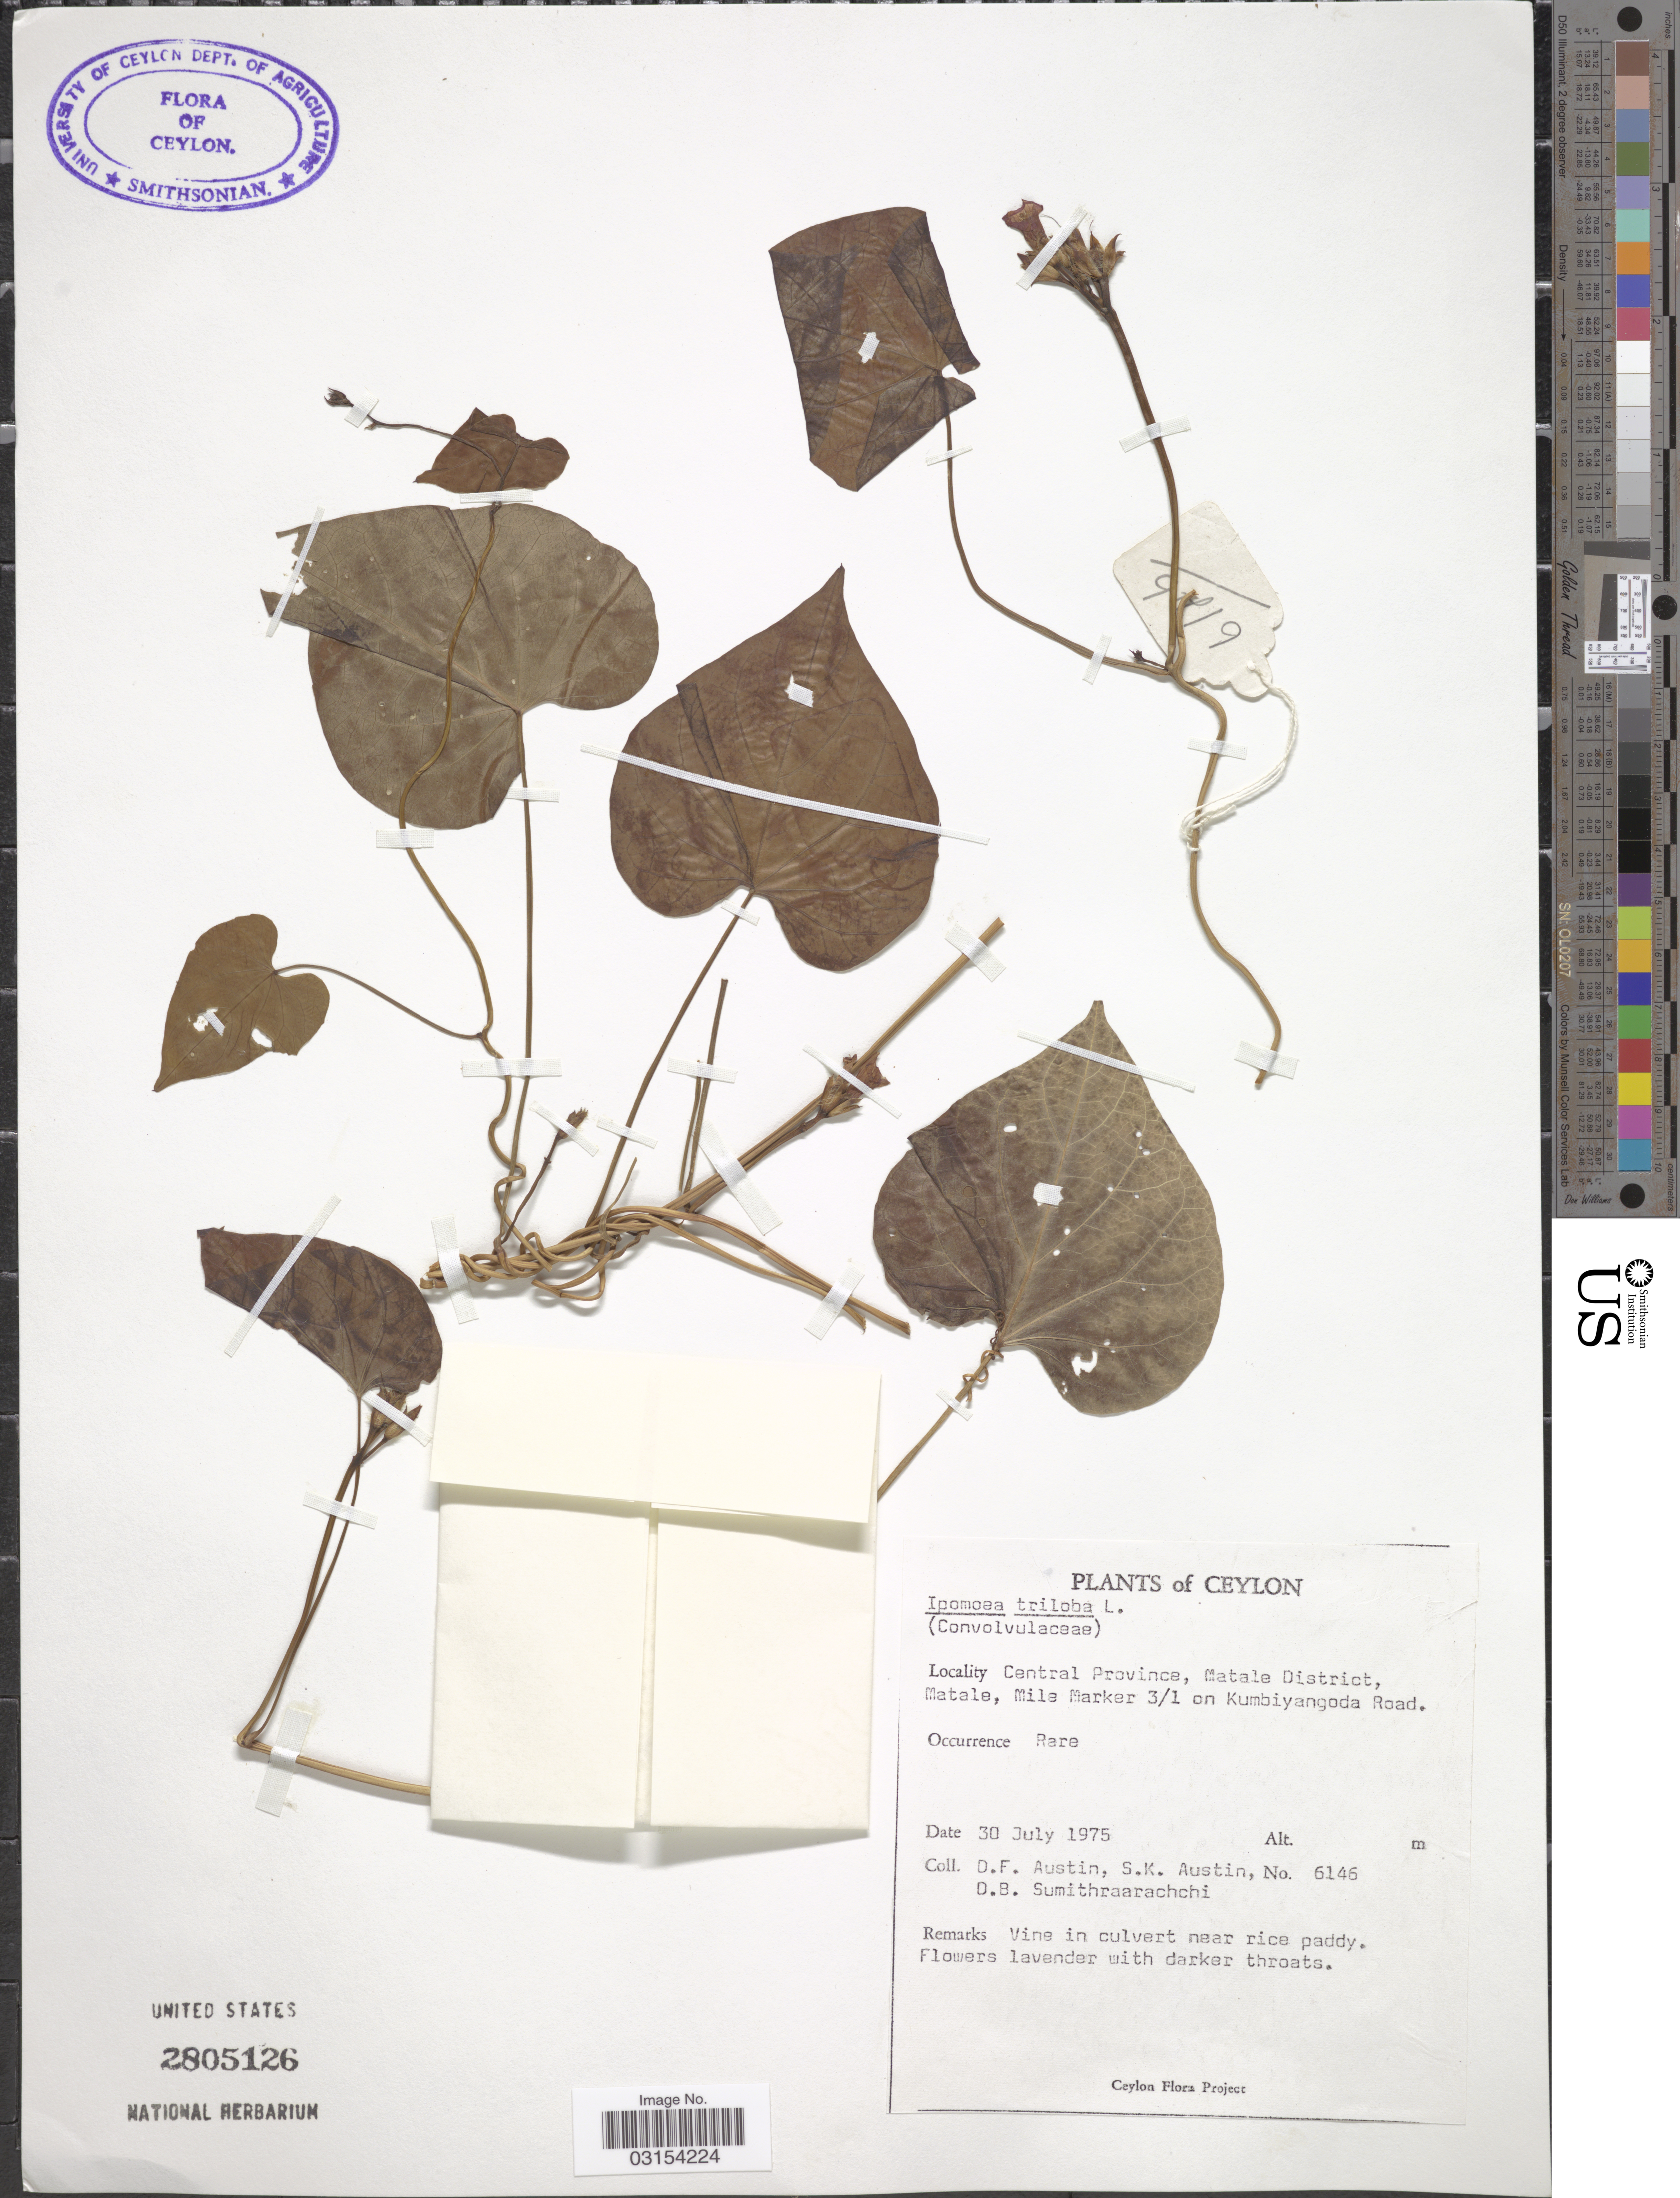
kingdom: Plantae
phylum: Tracheophyta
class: Magnoliopsida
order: Solanales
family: Convolvulaceae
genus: Ipomoea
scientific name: Ipomoea triloba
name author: L.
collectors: D. Austin, S. Austin & D. B. Sumithraarachchi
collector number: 6146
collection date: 1975-07-30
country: Sri Lanka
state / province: Central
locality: Ceylon, Central Province, Matale District, Matale, Mile Marker 3/1 on Kumbiyangoda Road.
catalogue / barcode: US 2805126